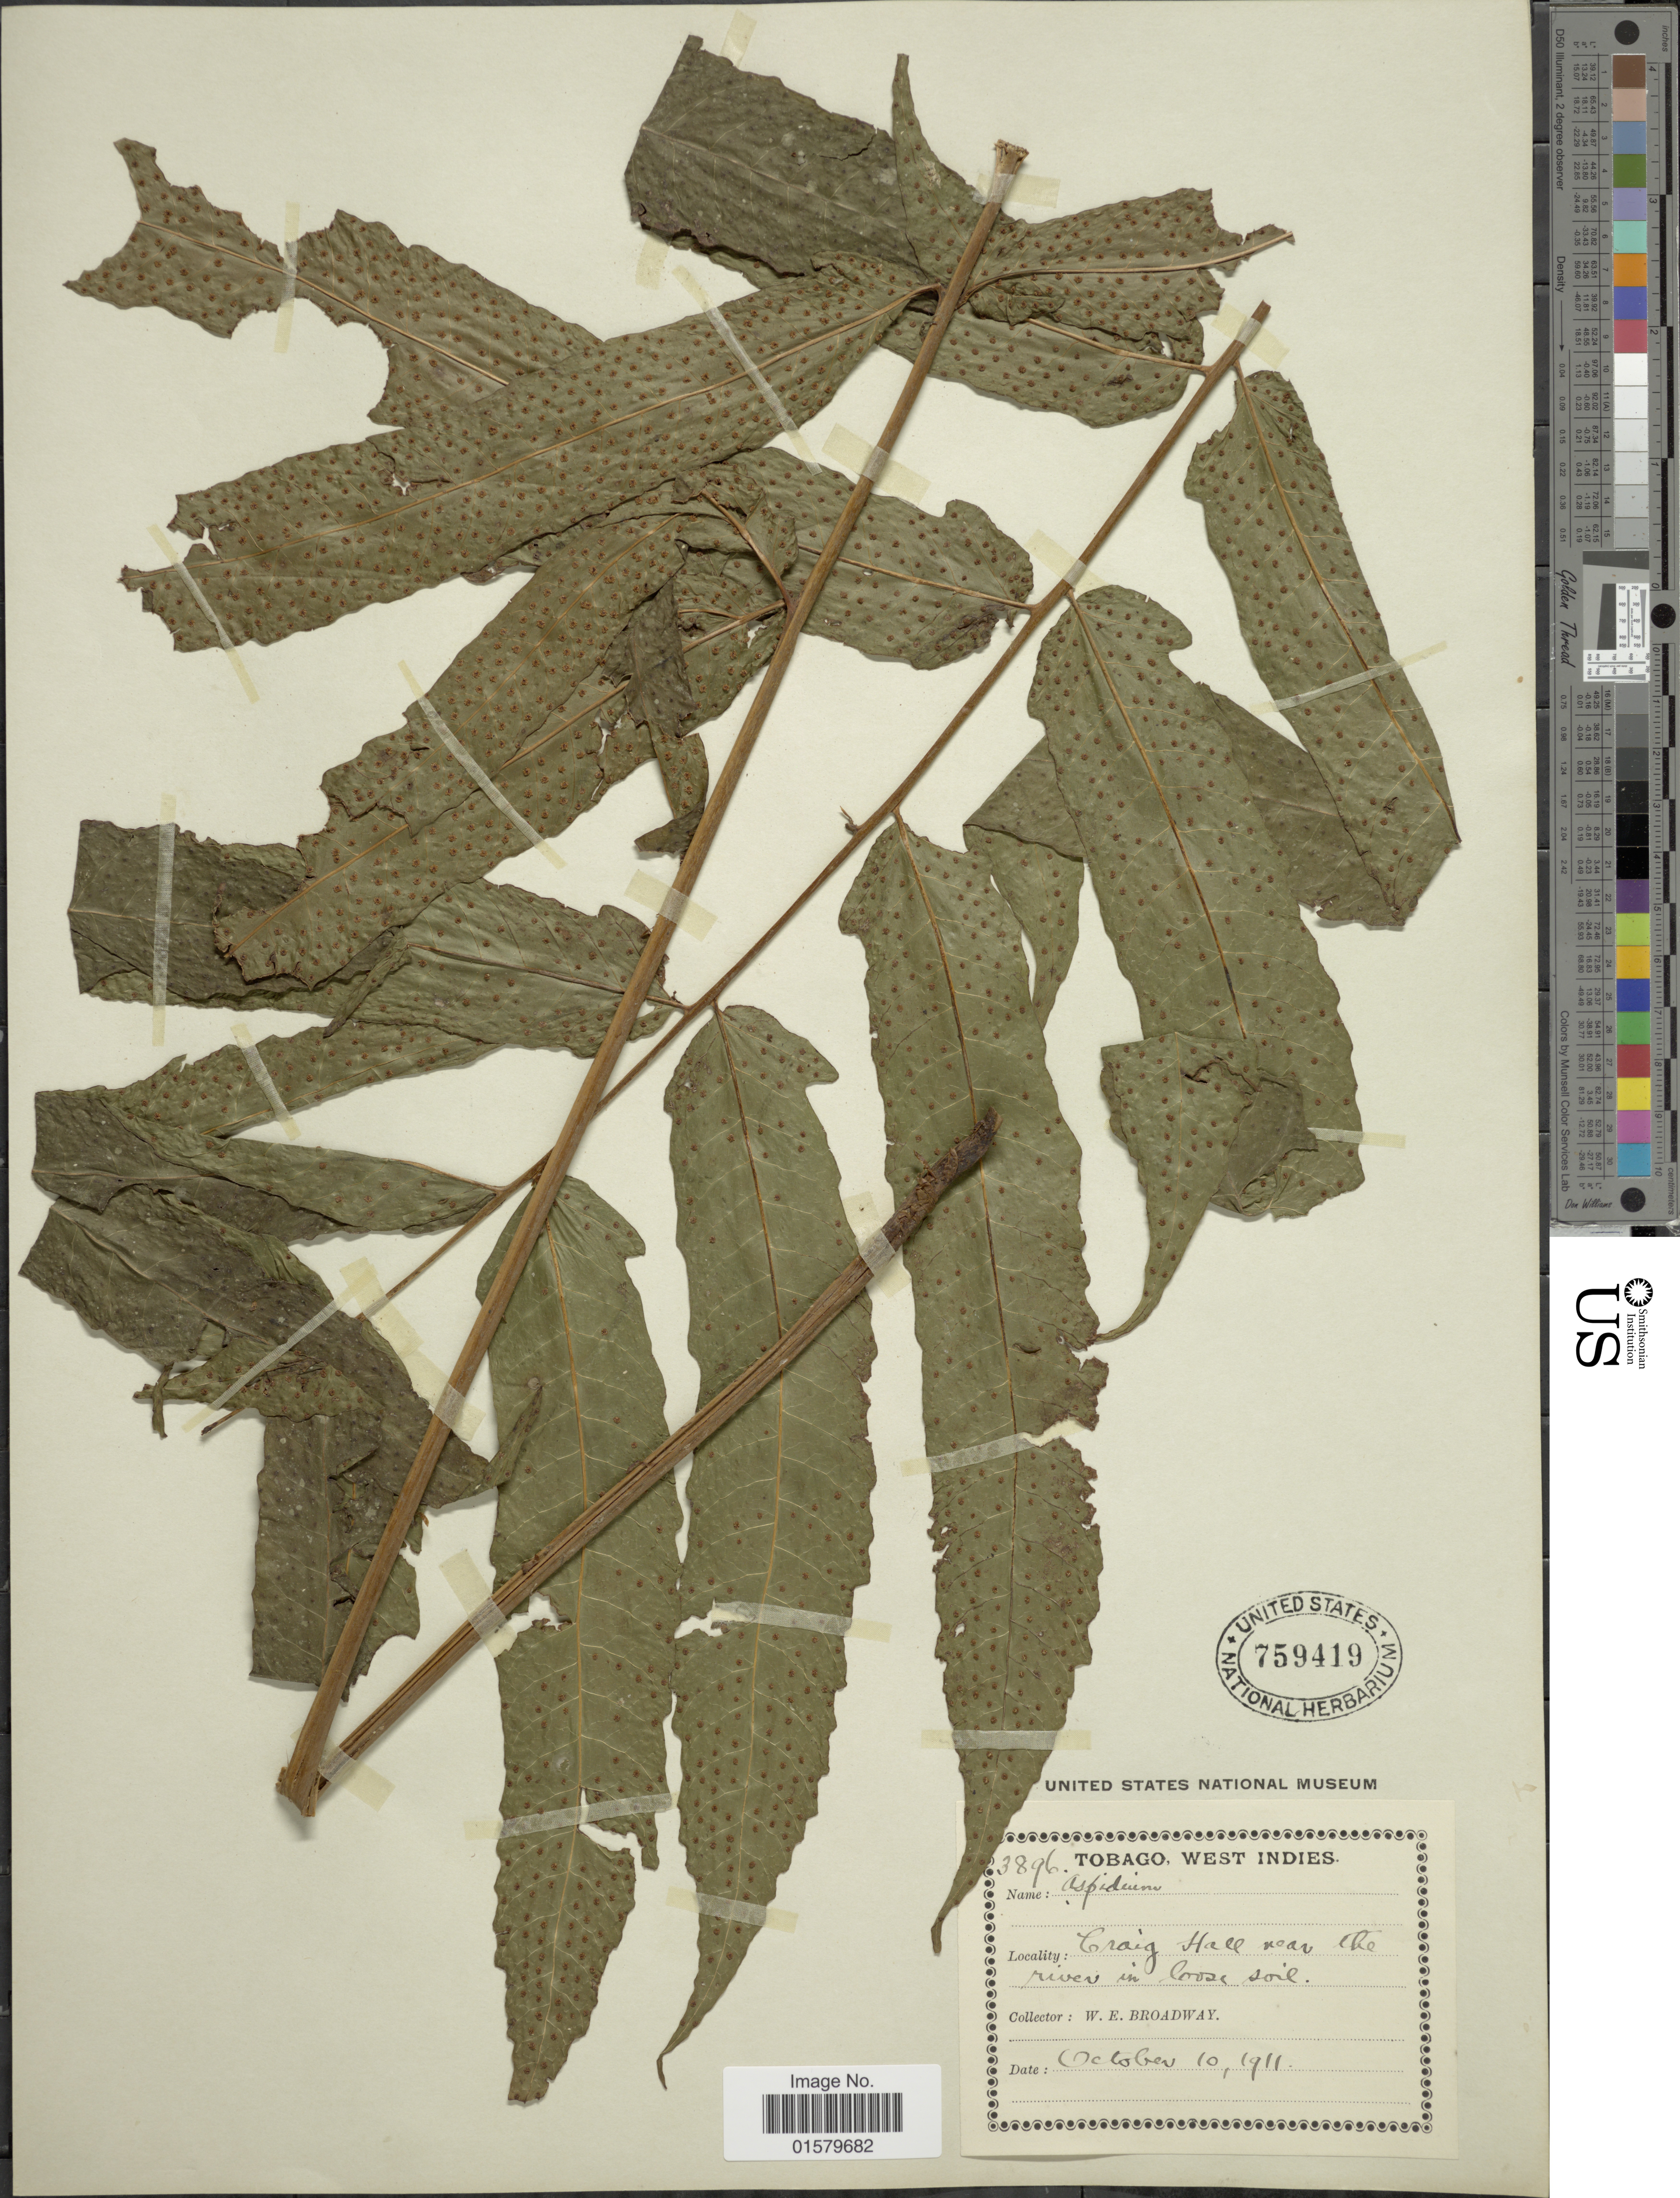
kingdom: Plantae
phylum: Tracheophyta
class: Polypodiopsida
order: Polypodiales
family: Tectariaceae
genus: Tectaria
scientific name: Tectaria incisa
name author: Cav.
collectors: W. E. Broadway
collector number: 3896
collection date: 1911-10-10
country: Trinidad and Tobago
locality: Tobago, Craig Hall near the river in loose soil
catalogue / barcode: US 759419